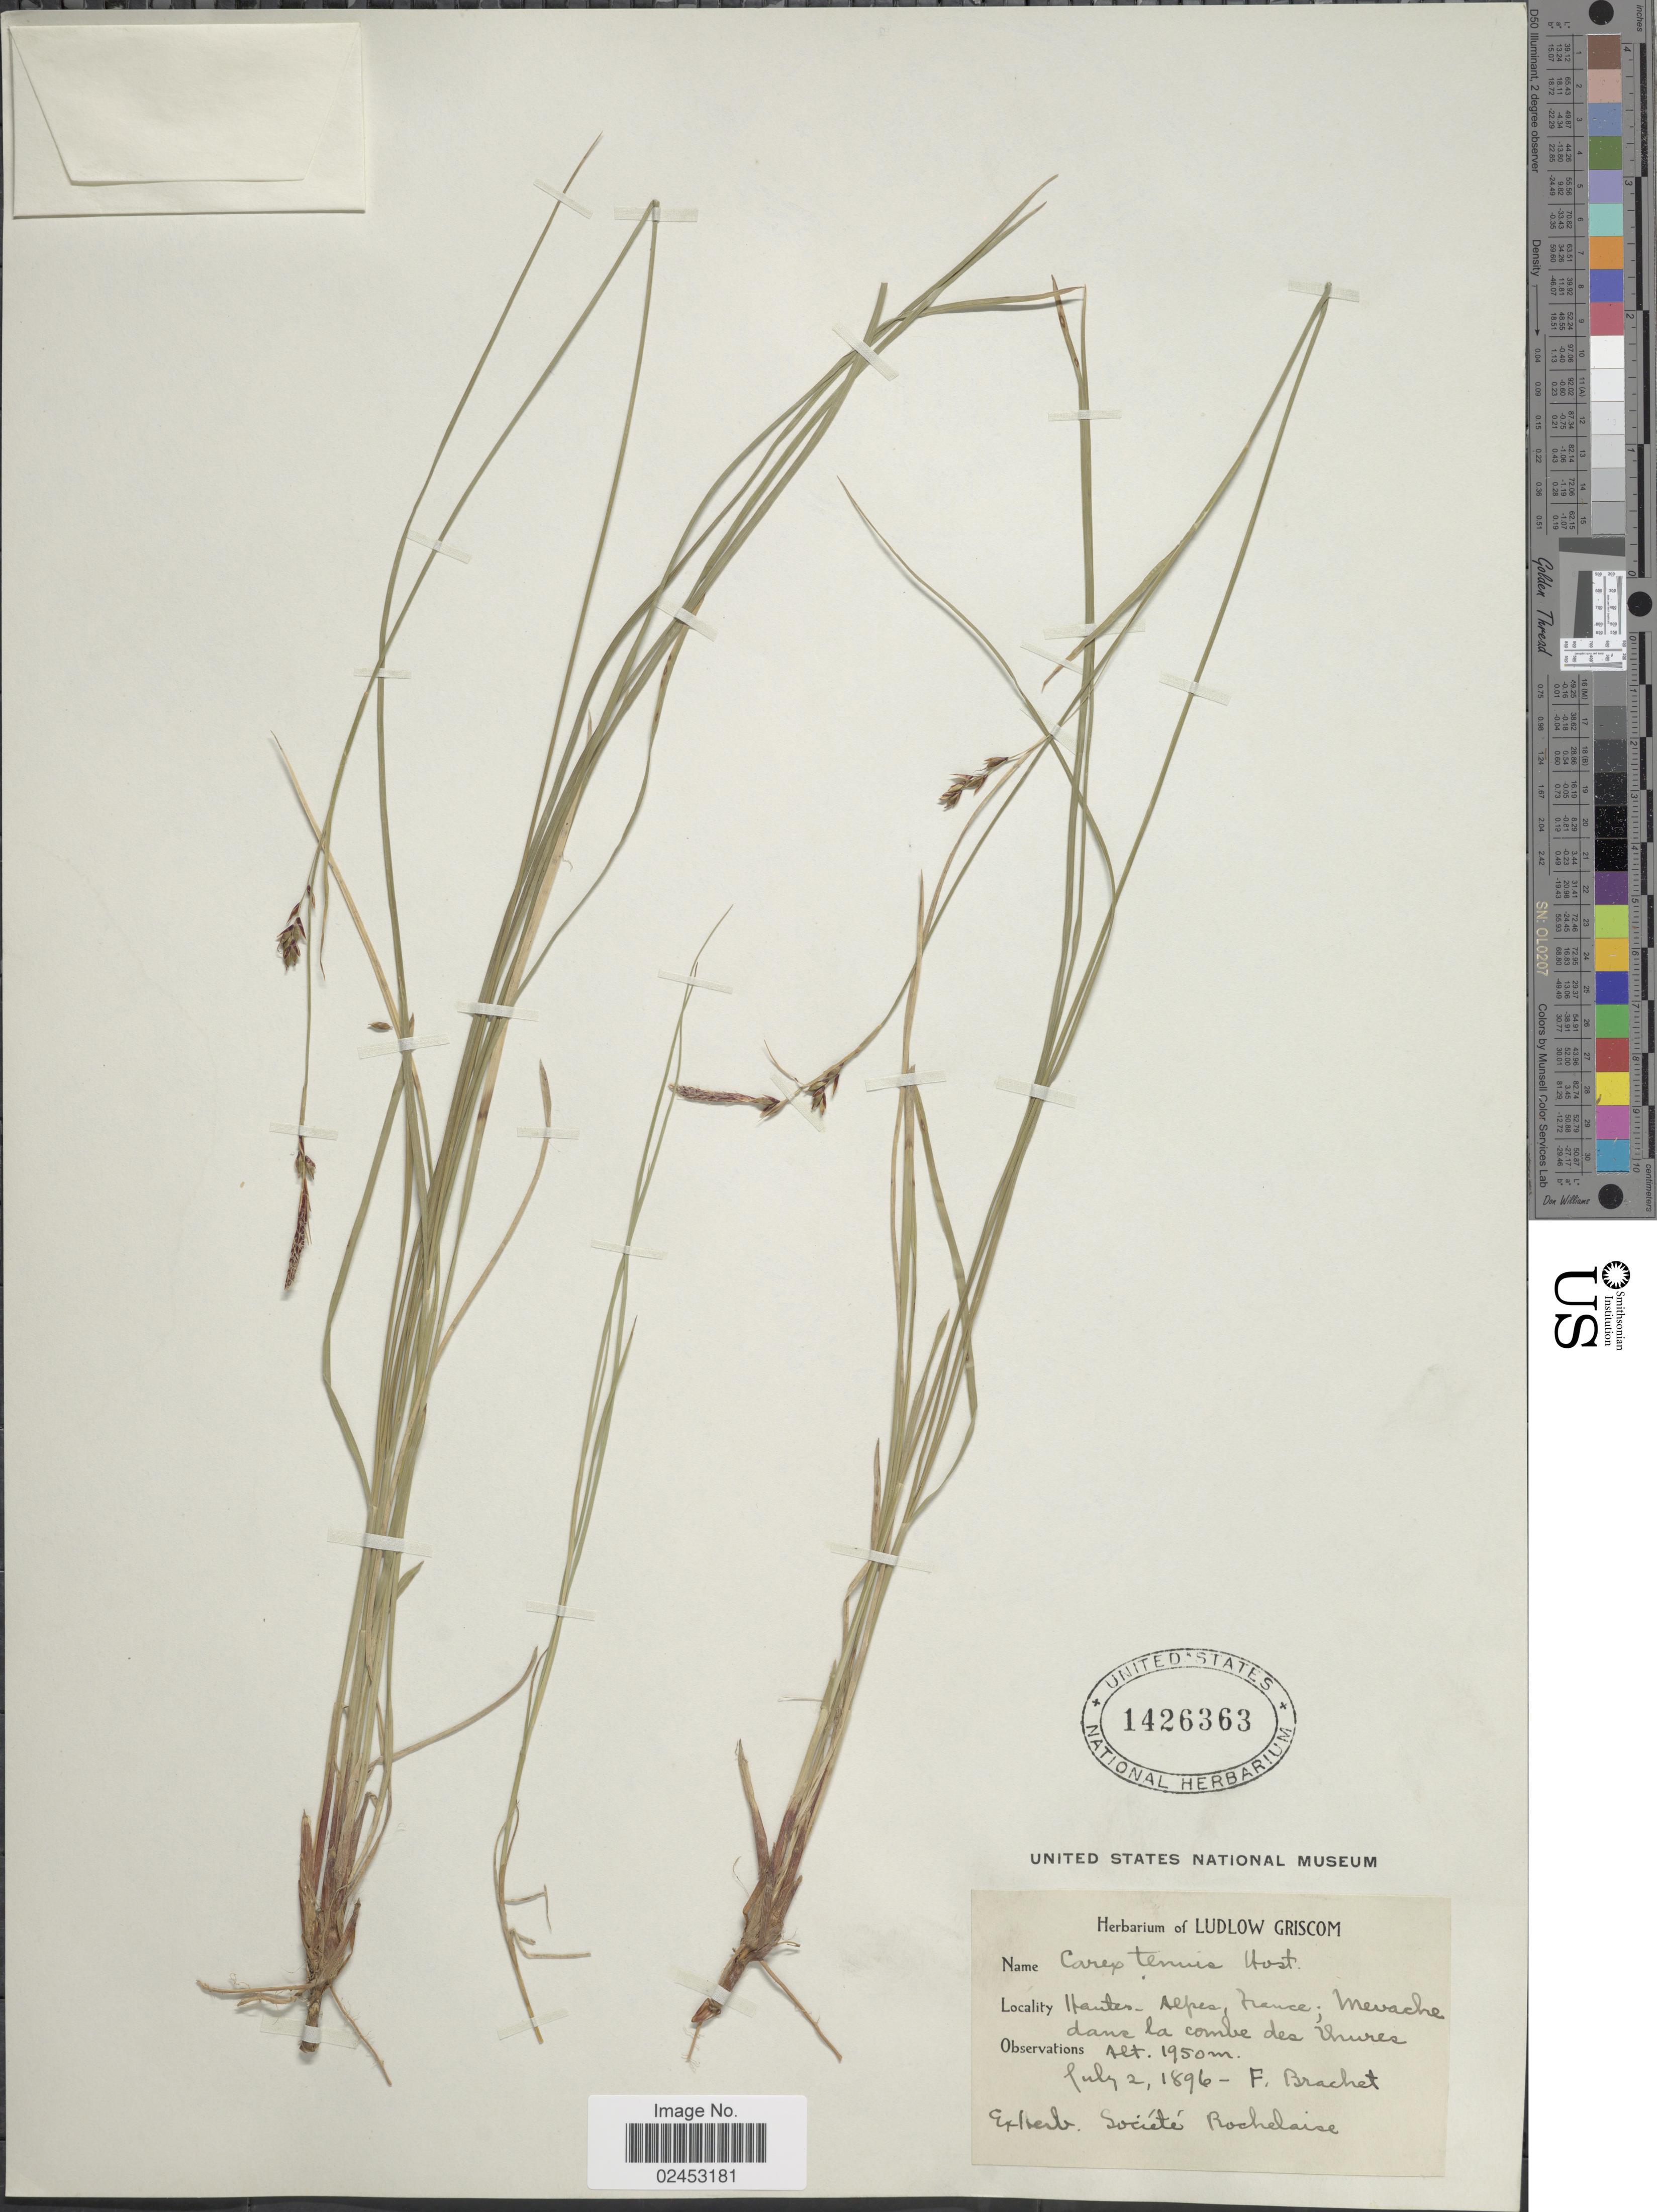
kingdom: Plantae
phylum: Tracheophyta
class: Liliopsida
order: Poales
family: Cyperaceae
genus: Carex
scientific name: Carex brachystachys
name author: Schrank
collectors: F. Brachet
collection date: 1896-07-02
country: France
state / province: Provence-Alpes-Côte d'Azur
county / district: Hautes-Alpes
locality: Hautes-Alpes; Mevache dans la combe des Vhures [interpreted]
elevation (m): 1950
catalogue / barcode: US 1426363